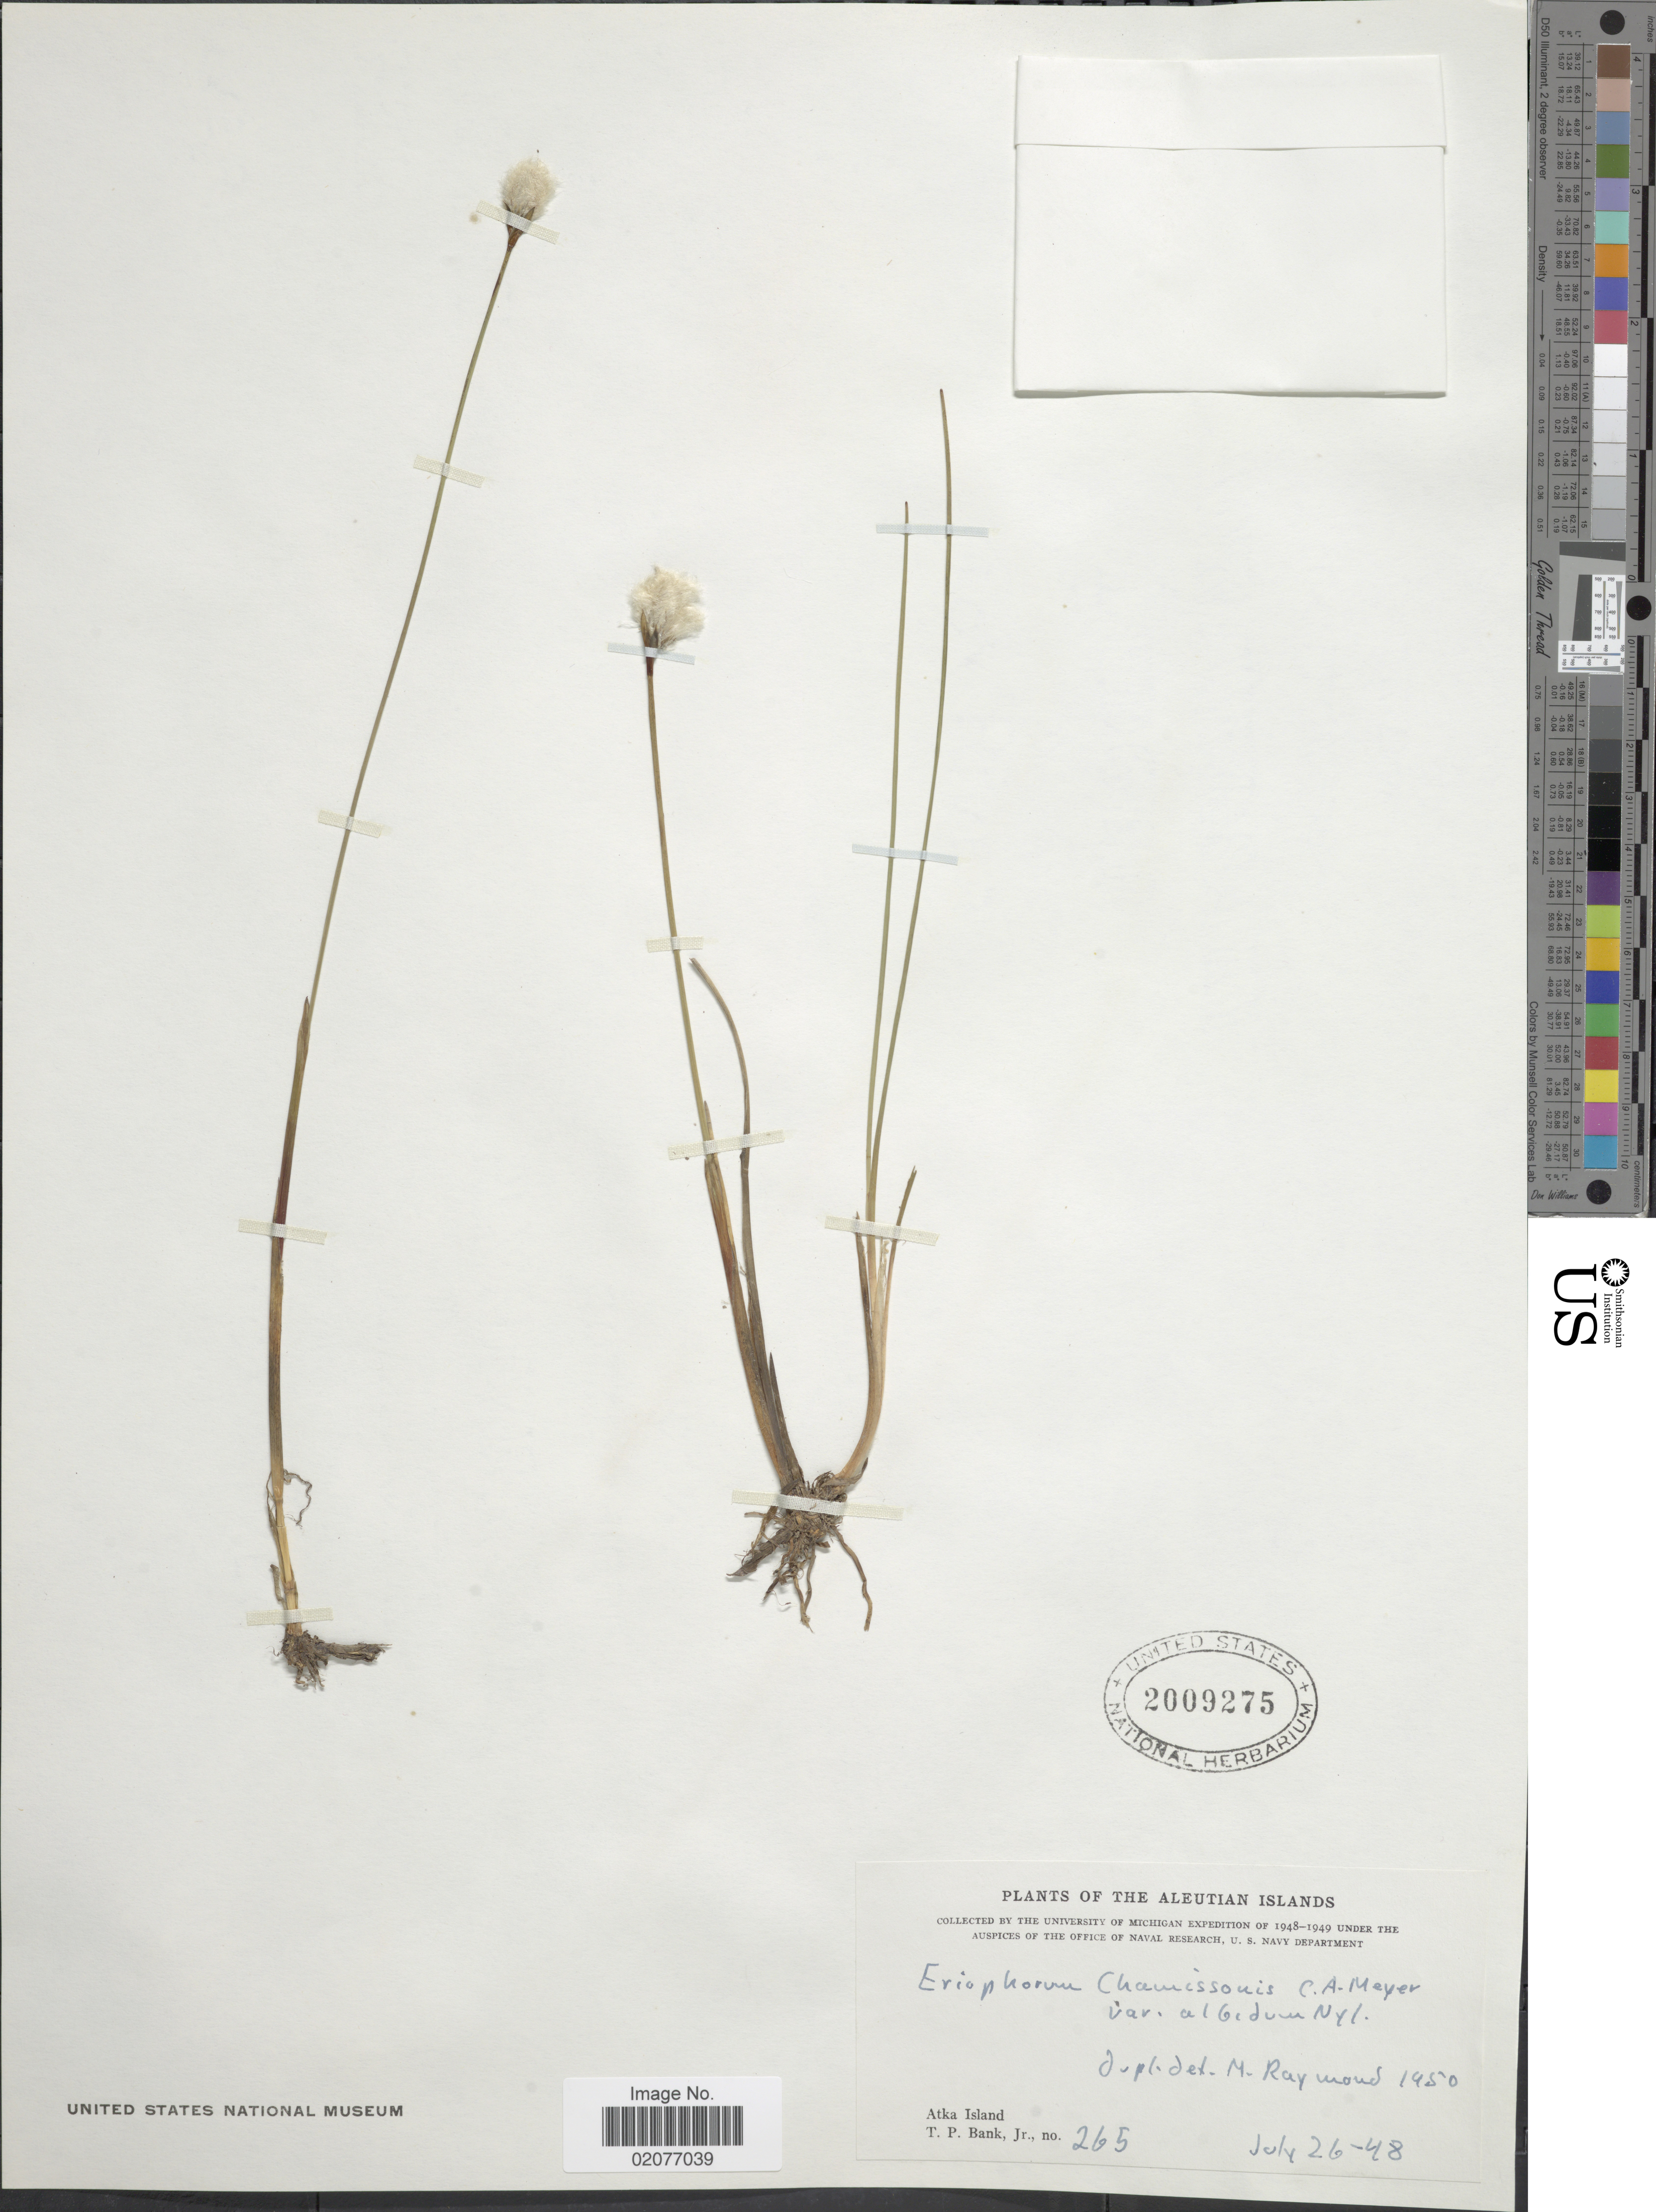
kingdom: Plantae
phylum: Tracheophyta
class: Liliopsida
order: Poales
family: Cyperaceae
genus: Eriophorum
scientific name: Eriophorum x medium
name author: Andersson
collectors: T. Bank Jr.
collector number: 265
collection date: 1948-07-26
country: United States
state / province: Alaska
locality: The Aleutian Islands, Atka Island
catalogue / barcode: US 2009275